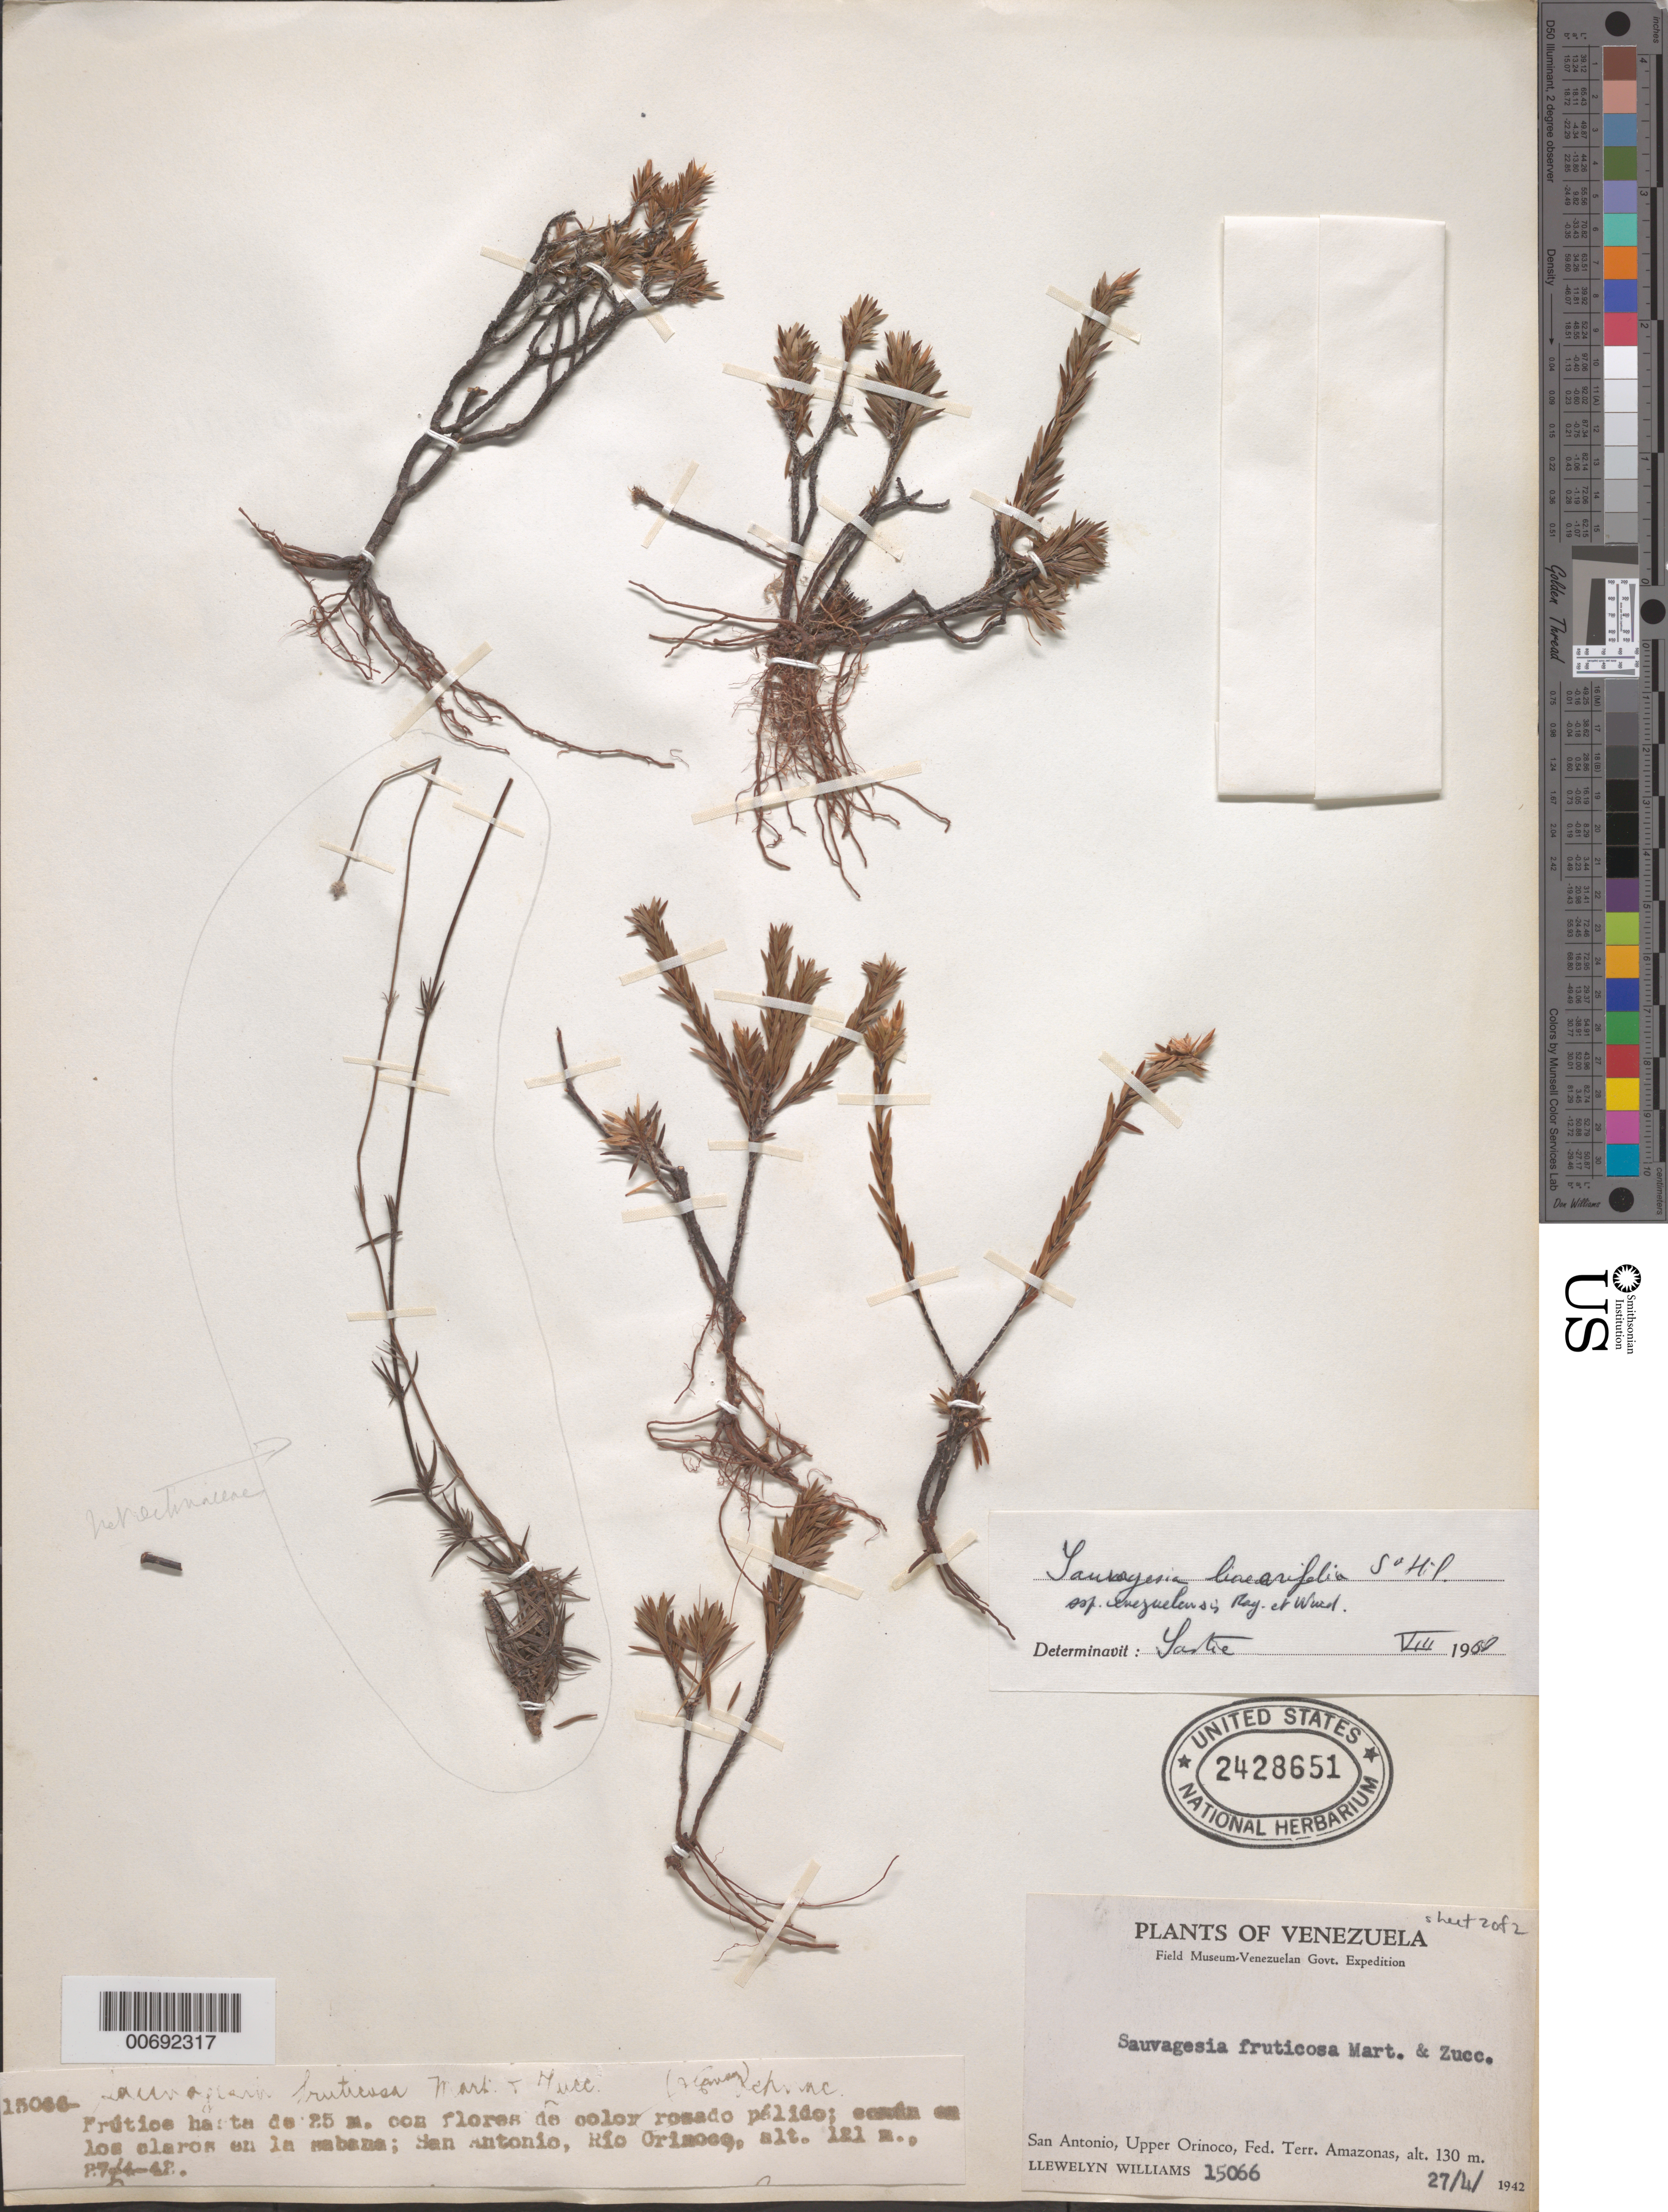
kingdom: Plantae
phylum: Tracheophyta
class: Magnoliopsida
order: Malpighiales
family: Ochnaceae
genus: Sauvagesia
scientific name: Sauvagesia linearifolia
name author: A. St.-Hil.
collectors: Ll. Williams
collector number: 15066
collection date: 1942-04-27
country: Venezuela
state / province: Amazonas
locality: San Antonio, Upper Orinoco, Fed. Terr. Amazonas. Rio Orinoco.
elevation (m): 121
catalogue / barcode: US 2428651